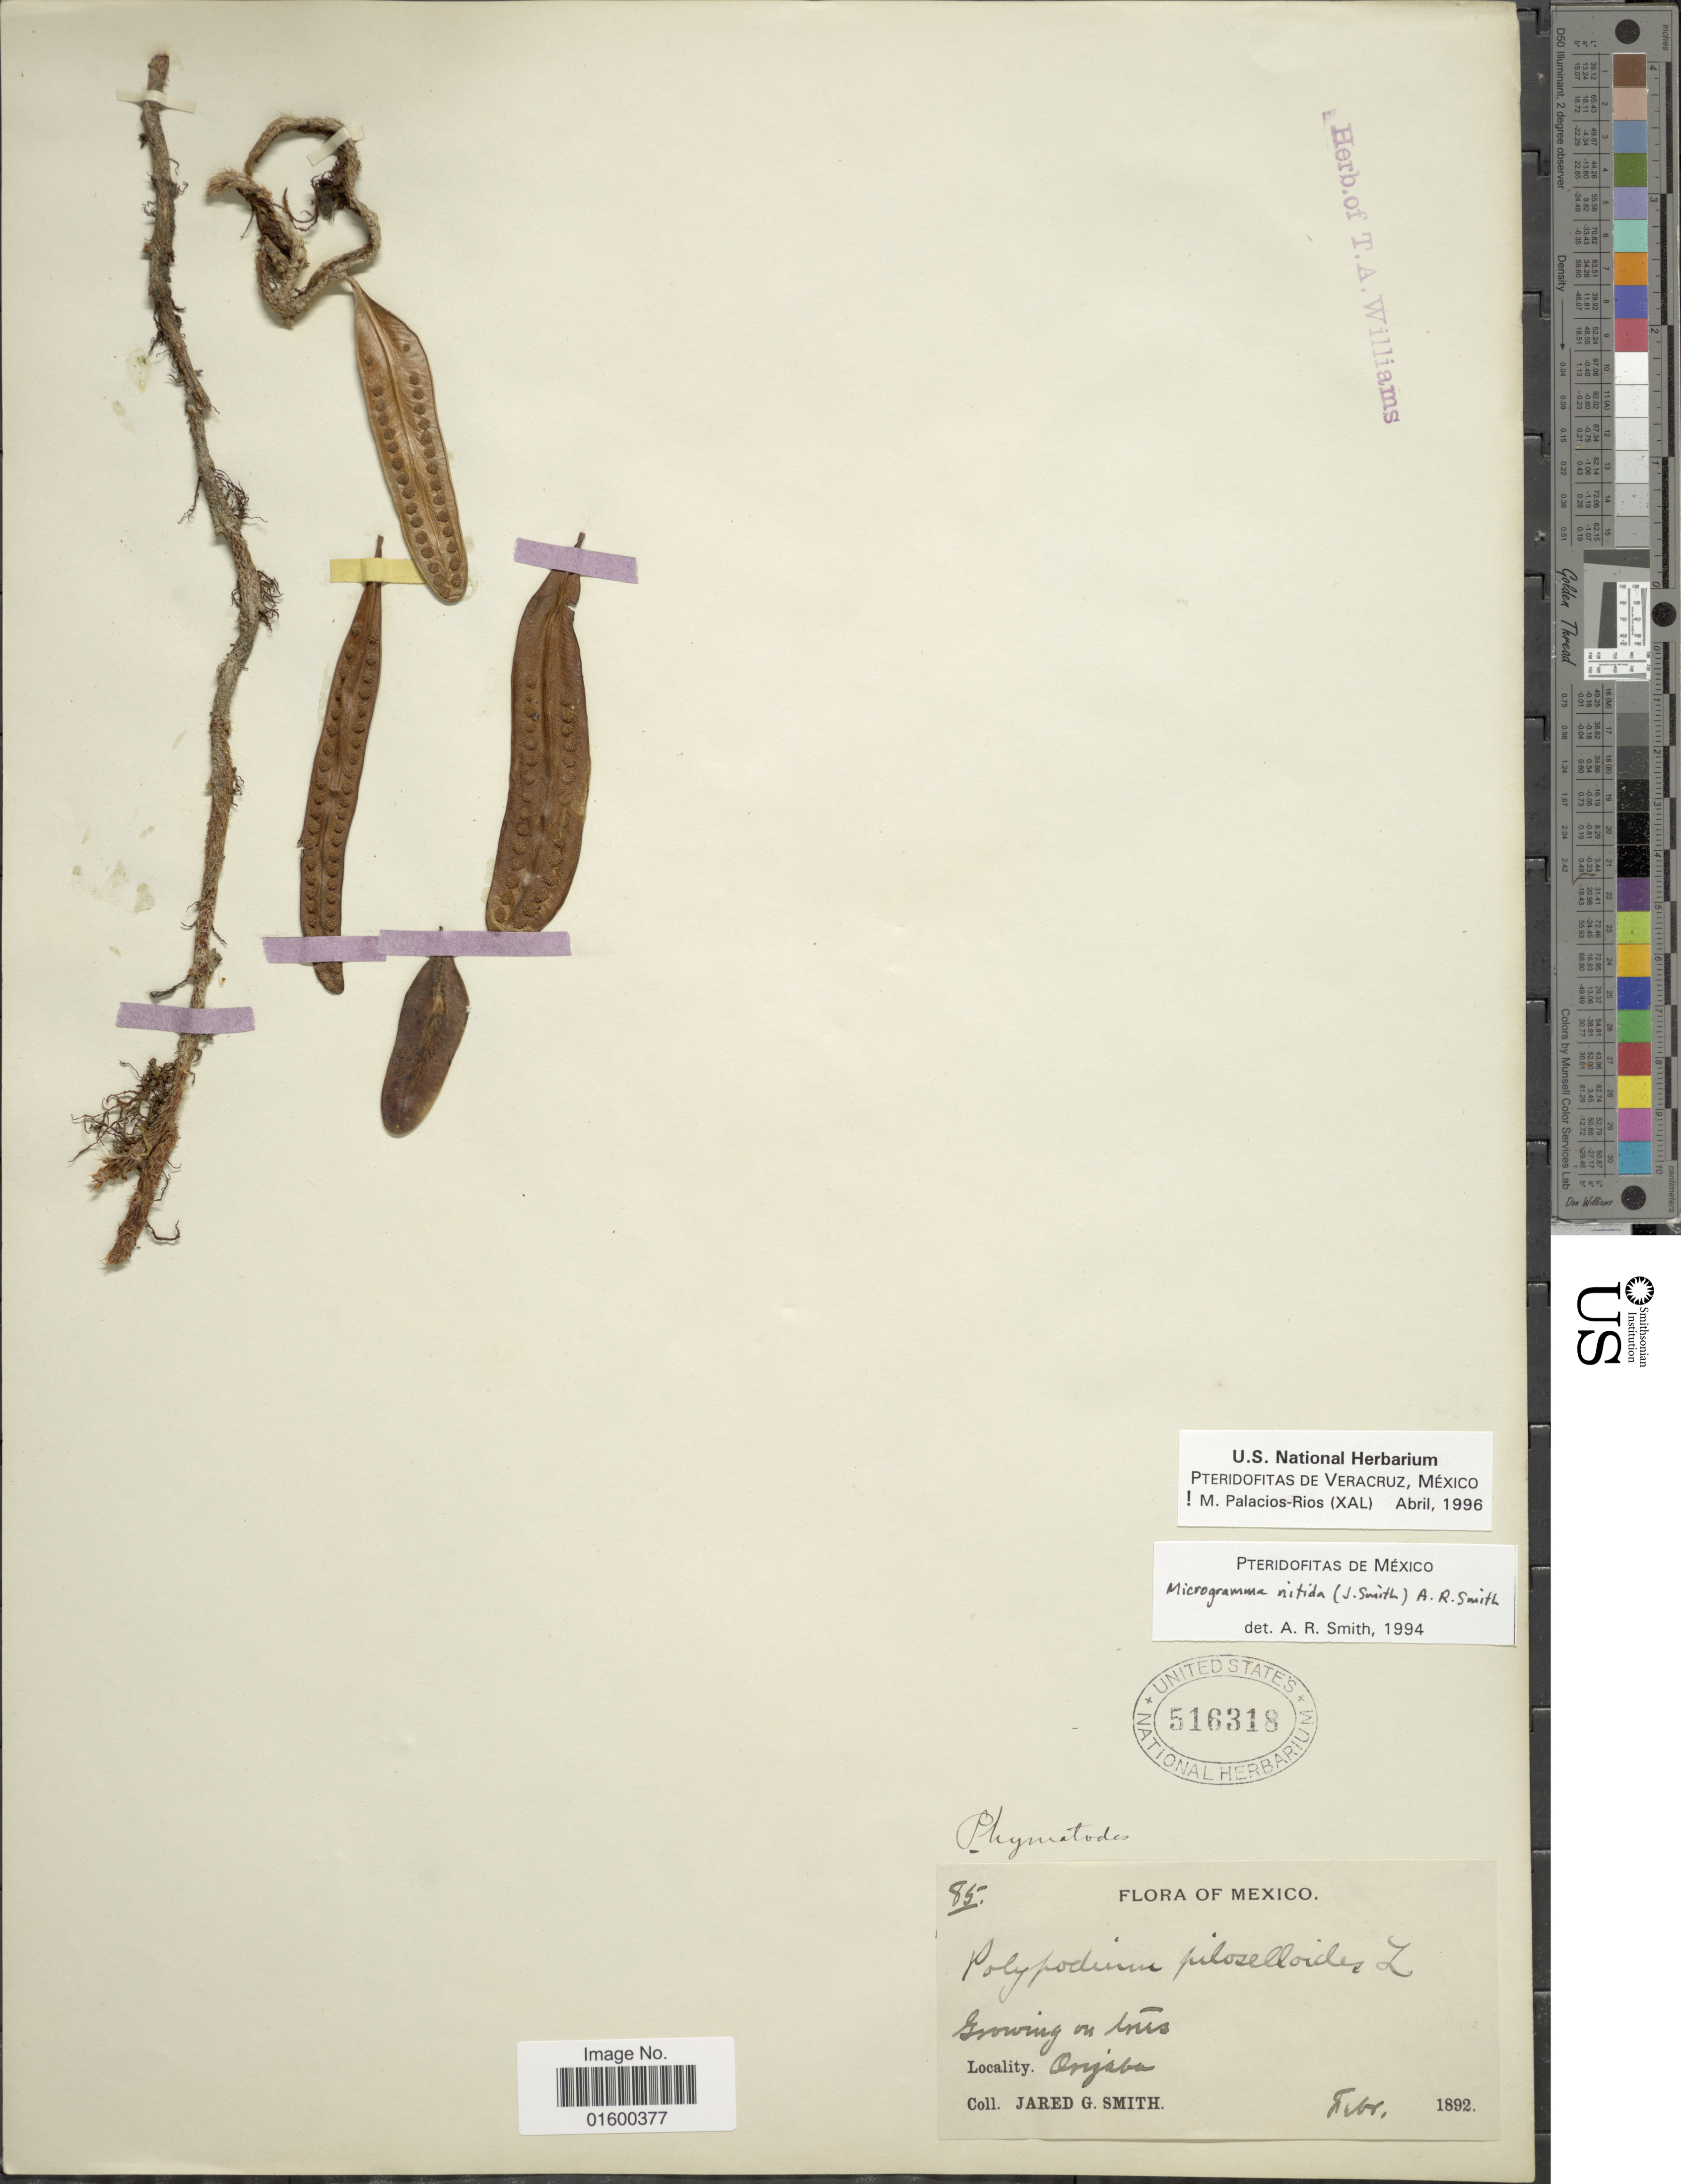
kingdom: Plantae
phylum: Tracheophyta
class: Polypodiopsida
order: Polypodiales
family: Polypodiaceae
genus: Microgramma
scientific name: Microgramma nitida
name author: (J. Sm.) A.R. Sm.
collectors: J. G. Smith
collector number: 85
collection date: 1892-02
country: Mexico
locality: Orizaba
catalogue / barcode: US 516318